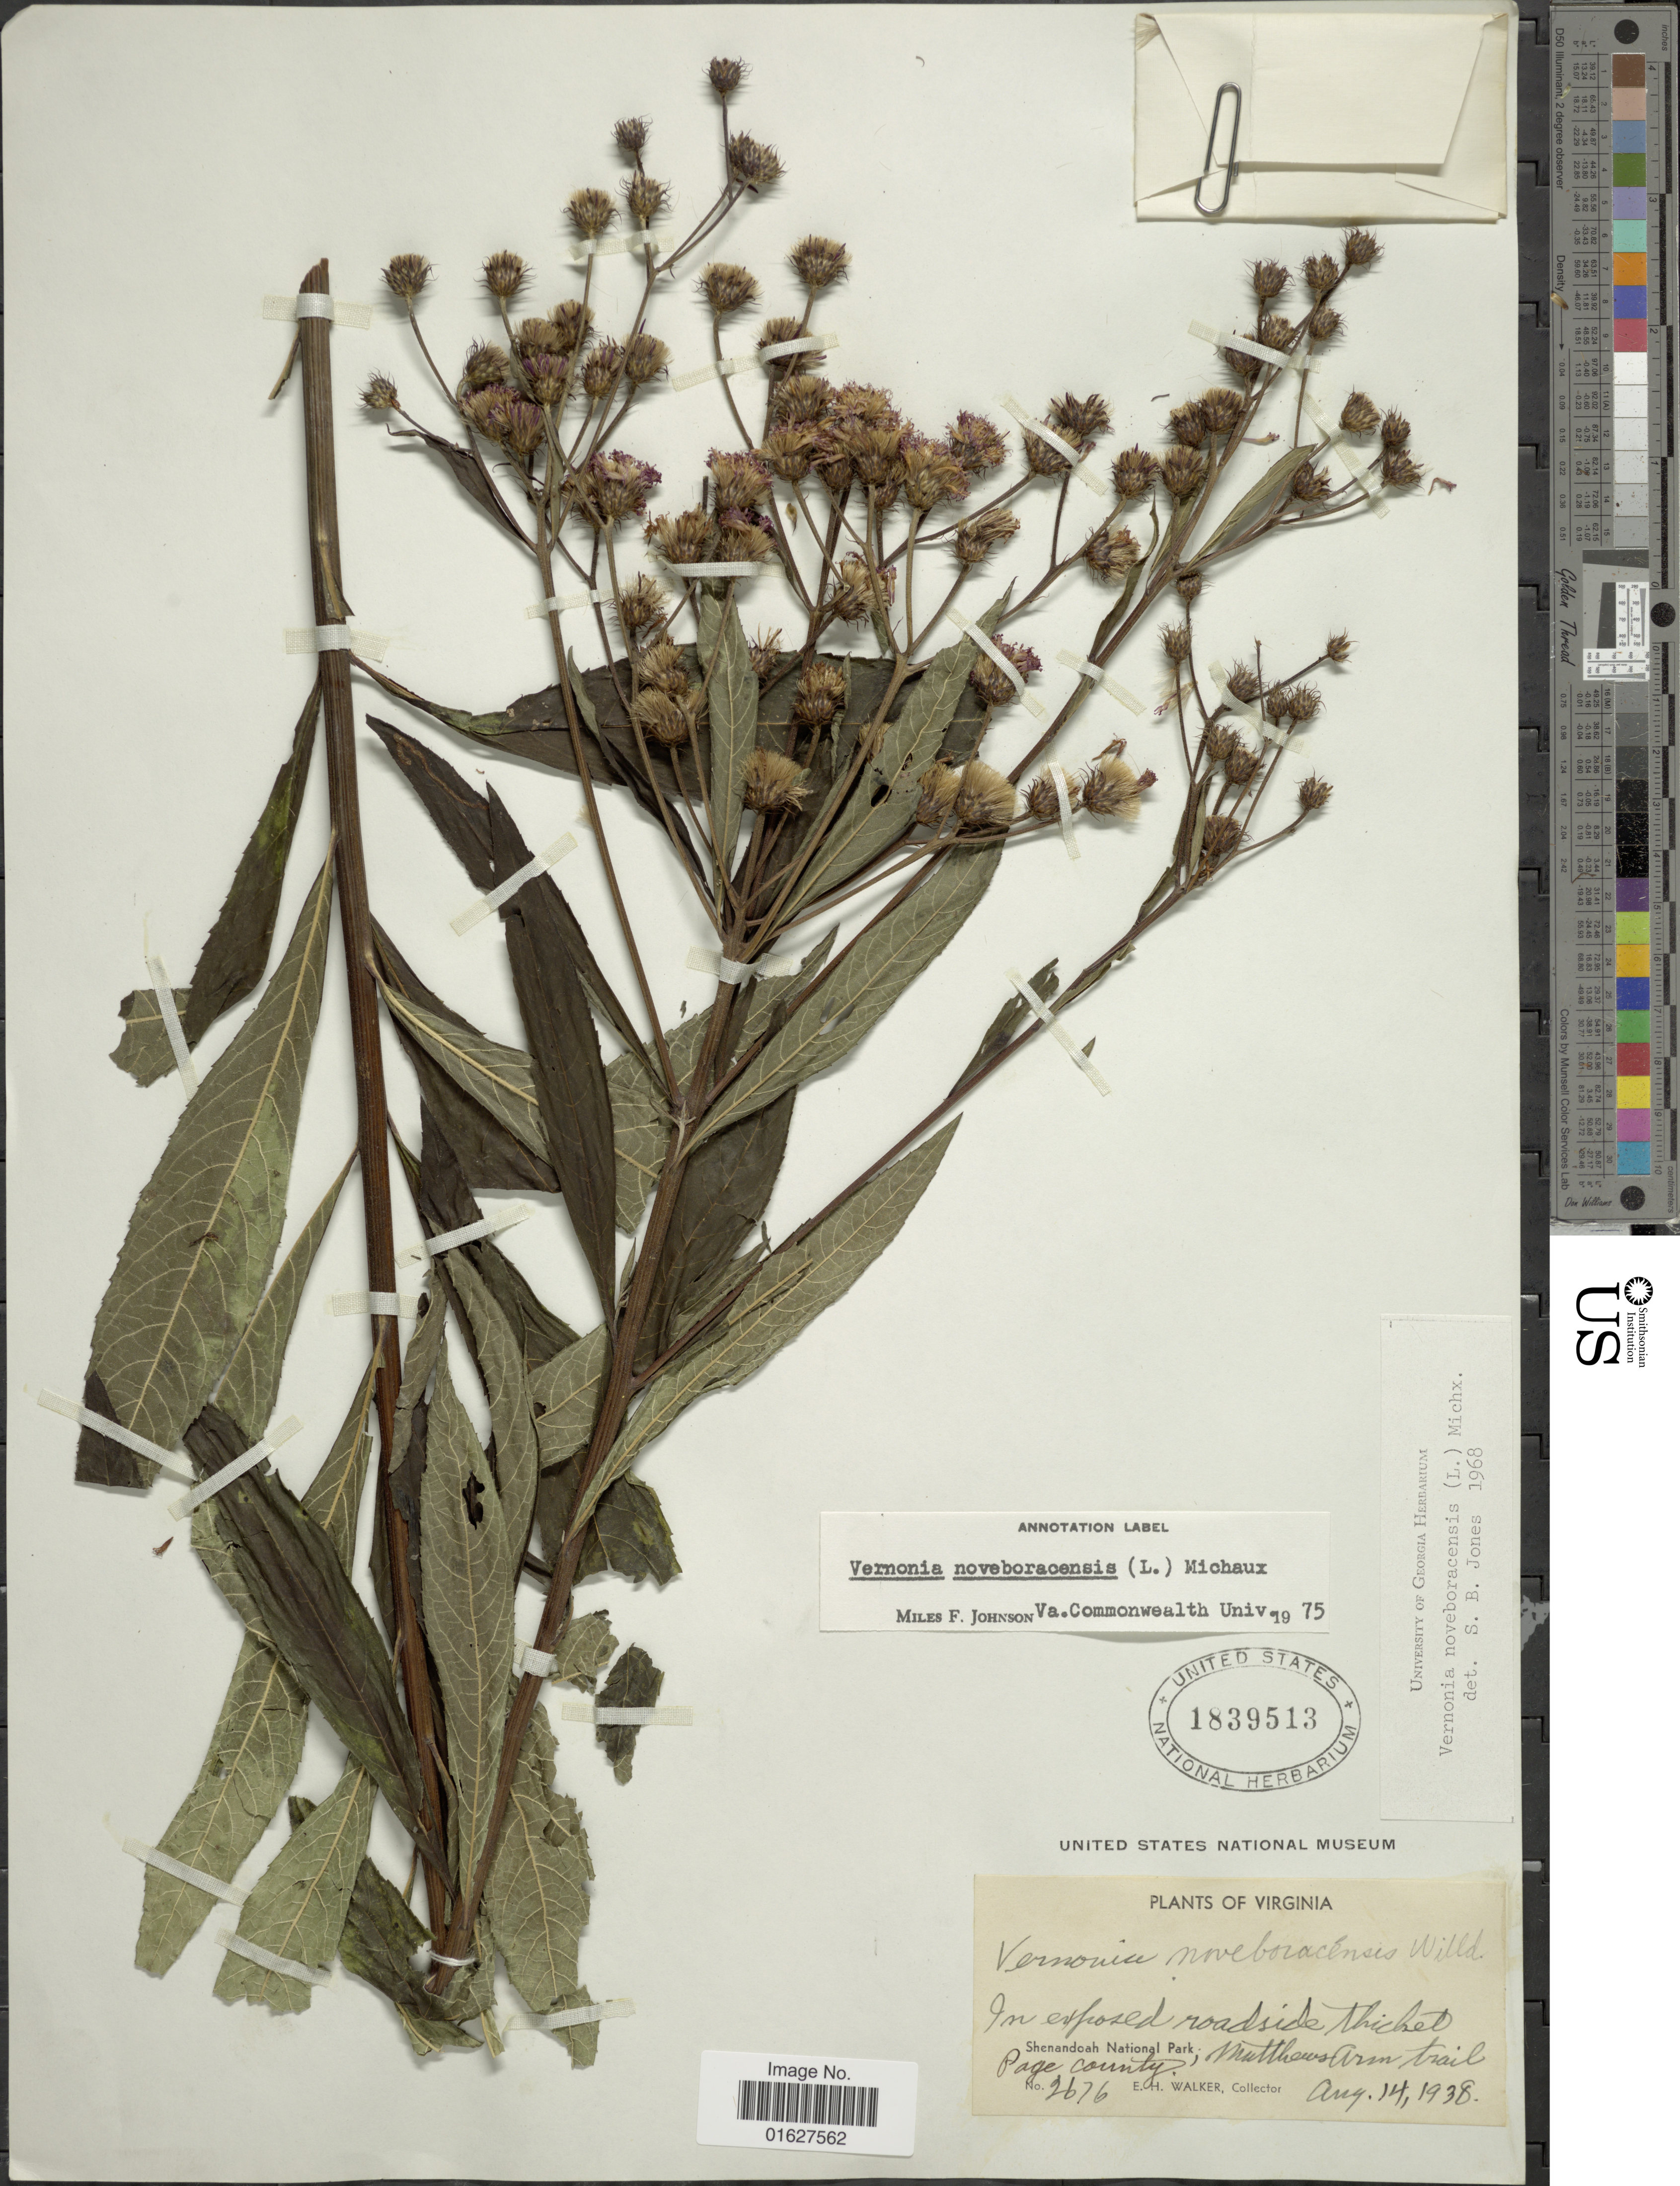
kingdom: Plantae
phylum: Tracheophyta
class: Magnoliopsida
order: Asterales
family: Asteraceae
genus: Vernonia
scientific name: Vernonia noveboracensis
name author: (L.) Michx.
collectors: E. H. Walker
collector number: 2676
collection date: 1938-08-14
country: United States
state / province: Virginia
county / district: Page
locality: Virginia. In exposed roadside thicket. Shenandoah National Park; Matthews Arm trail Page County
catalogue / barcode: US 1839513